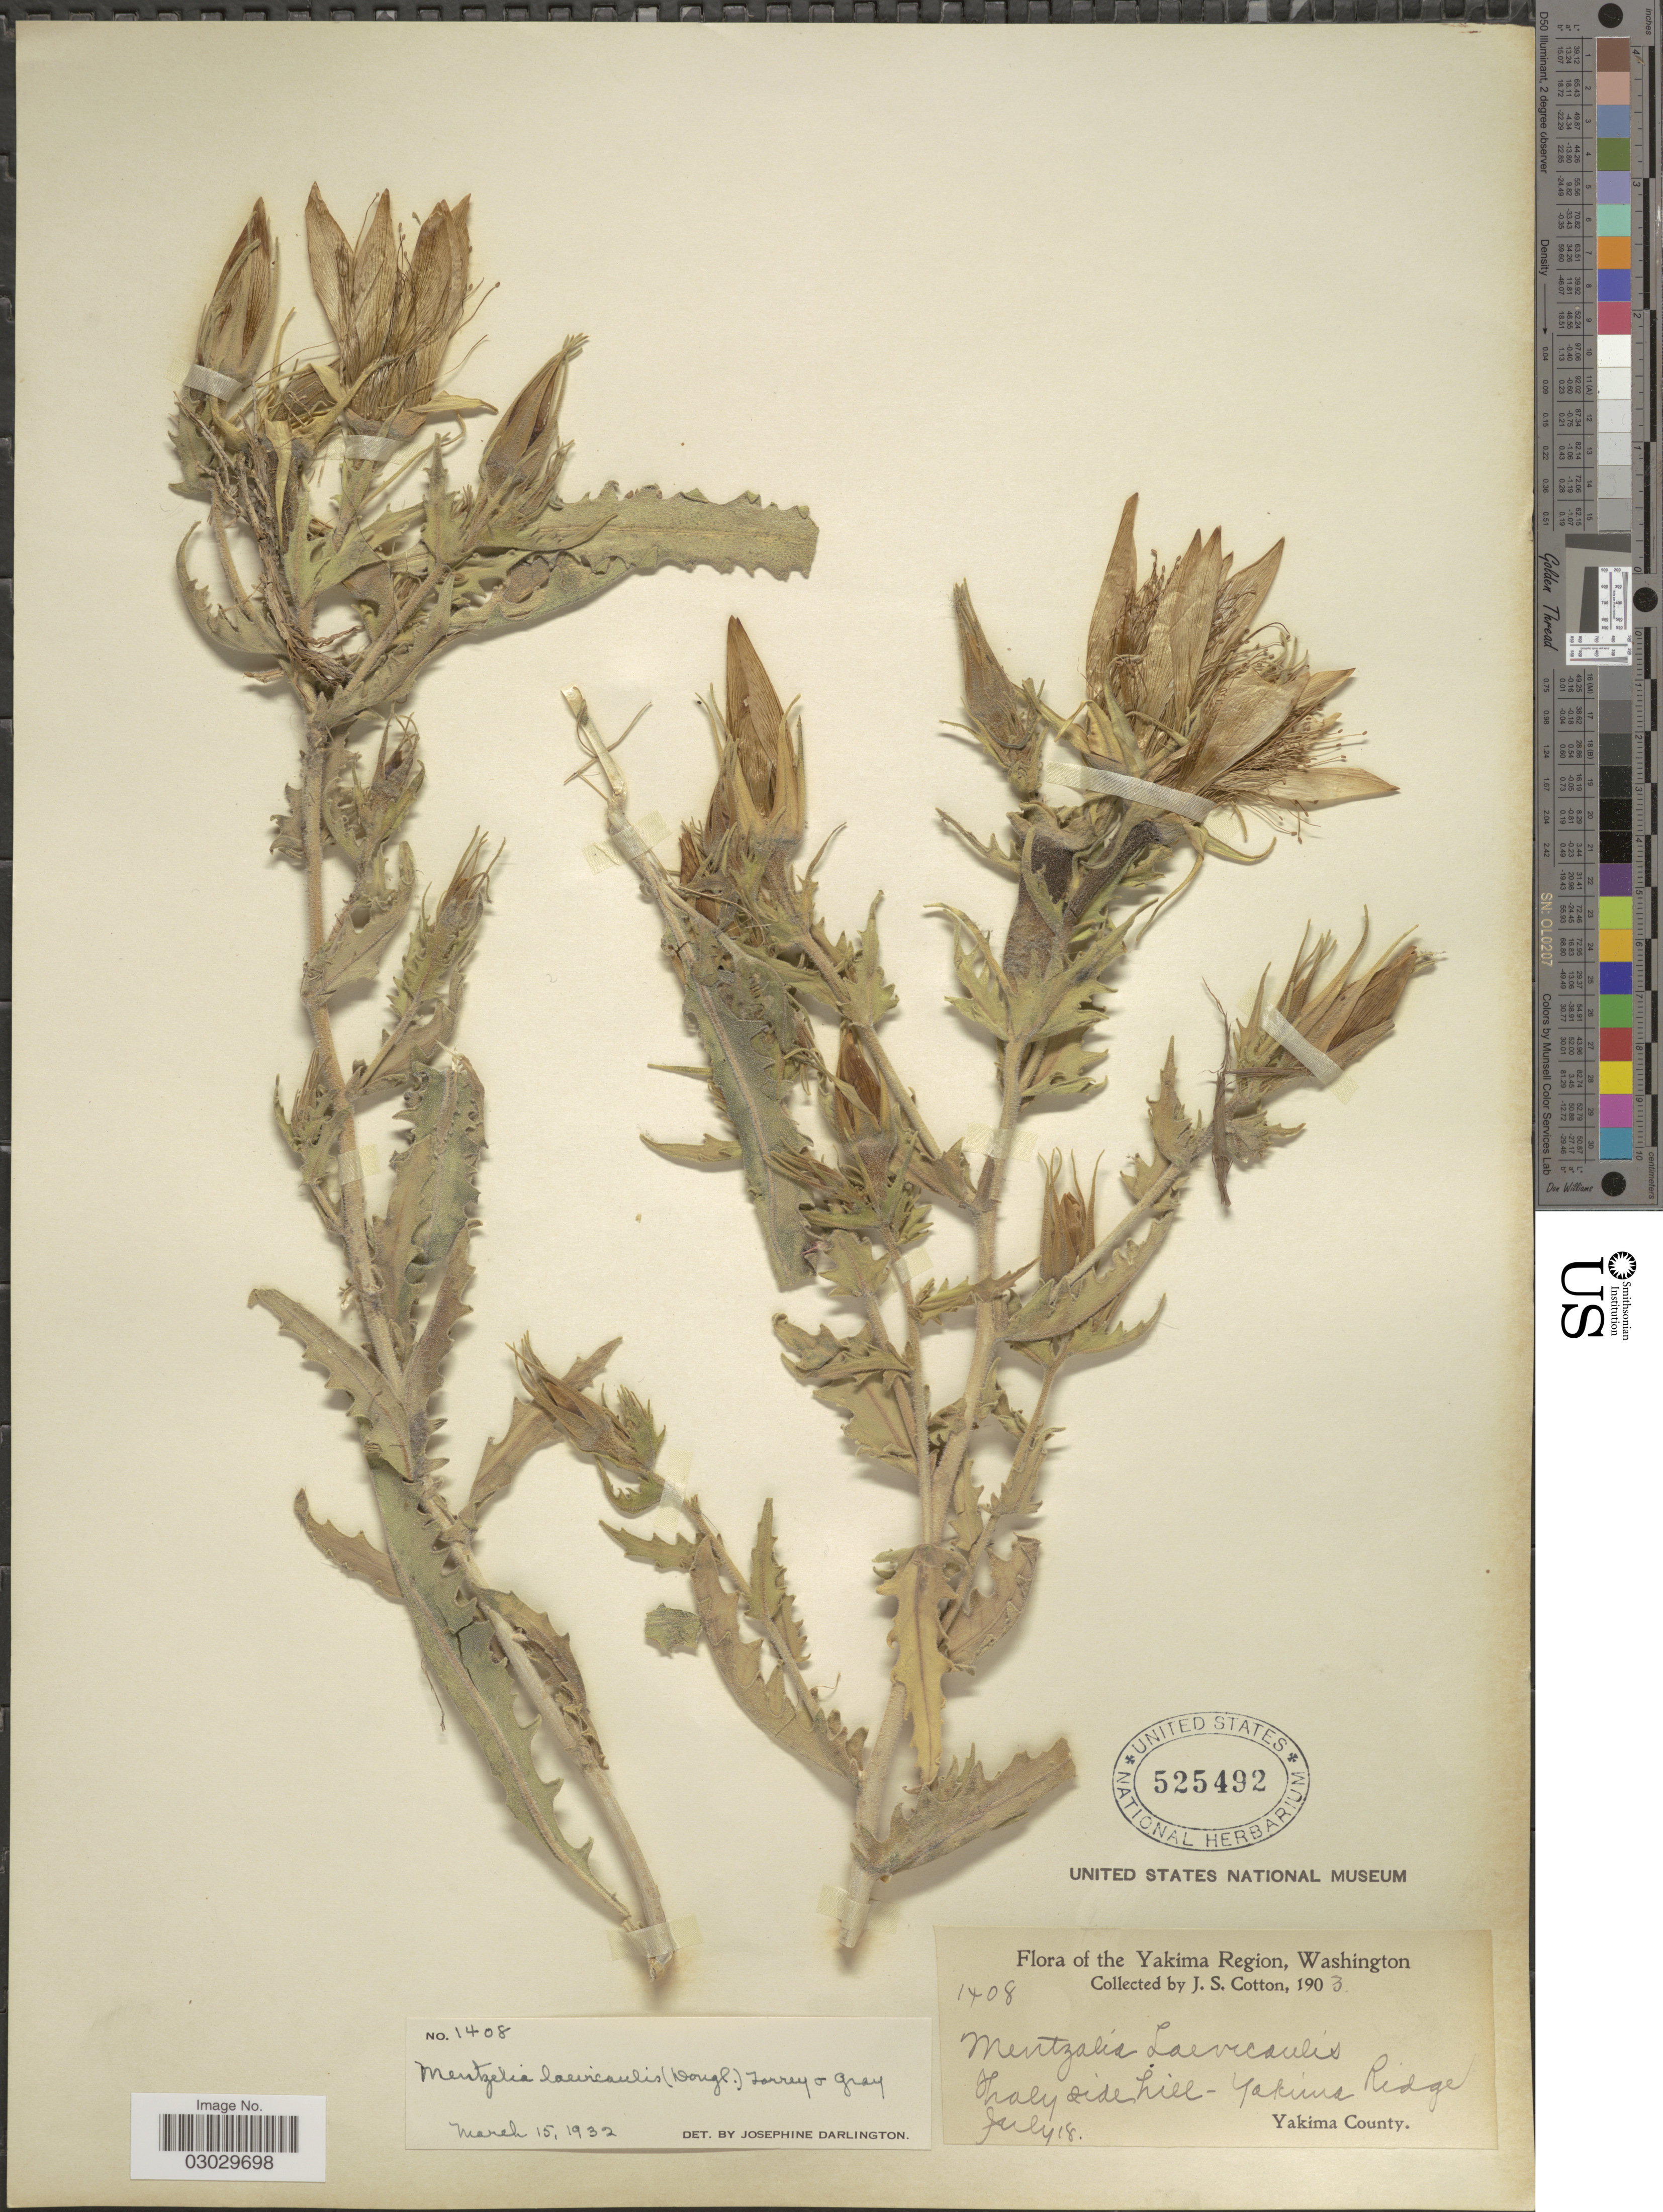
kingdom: Plantae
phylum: Tracheophyta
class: Magnoliopsida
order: Cornales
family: Loasaceae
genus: Mentzelia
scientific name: Mentzelia laevicaulis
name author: (Douglas ex Hook.) Torr. & A. Gray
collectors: J. S. Cotton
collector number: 1408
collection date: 1903-07-18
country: United States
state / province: Washington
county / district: Yakima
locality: The Yakima Region. Yakima Ridge, Yakima County.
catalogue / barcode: US 525492